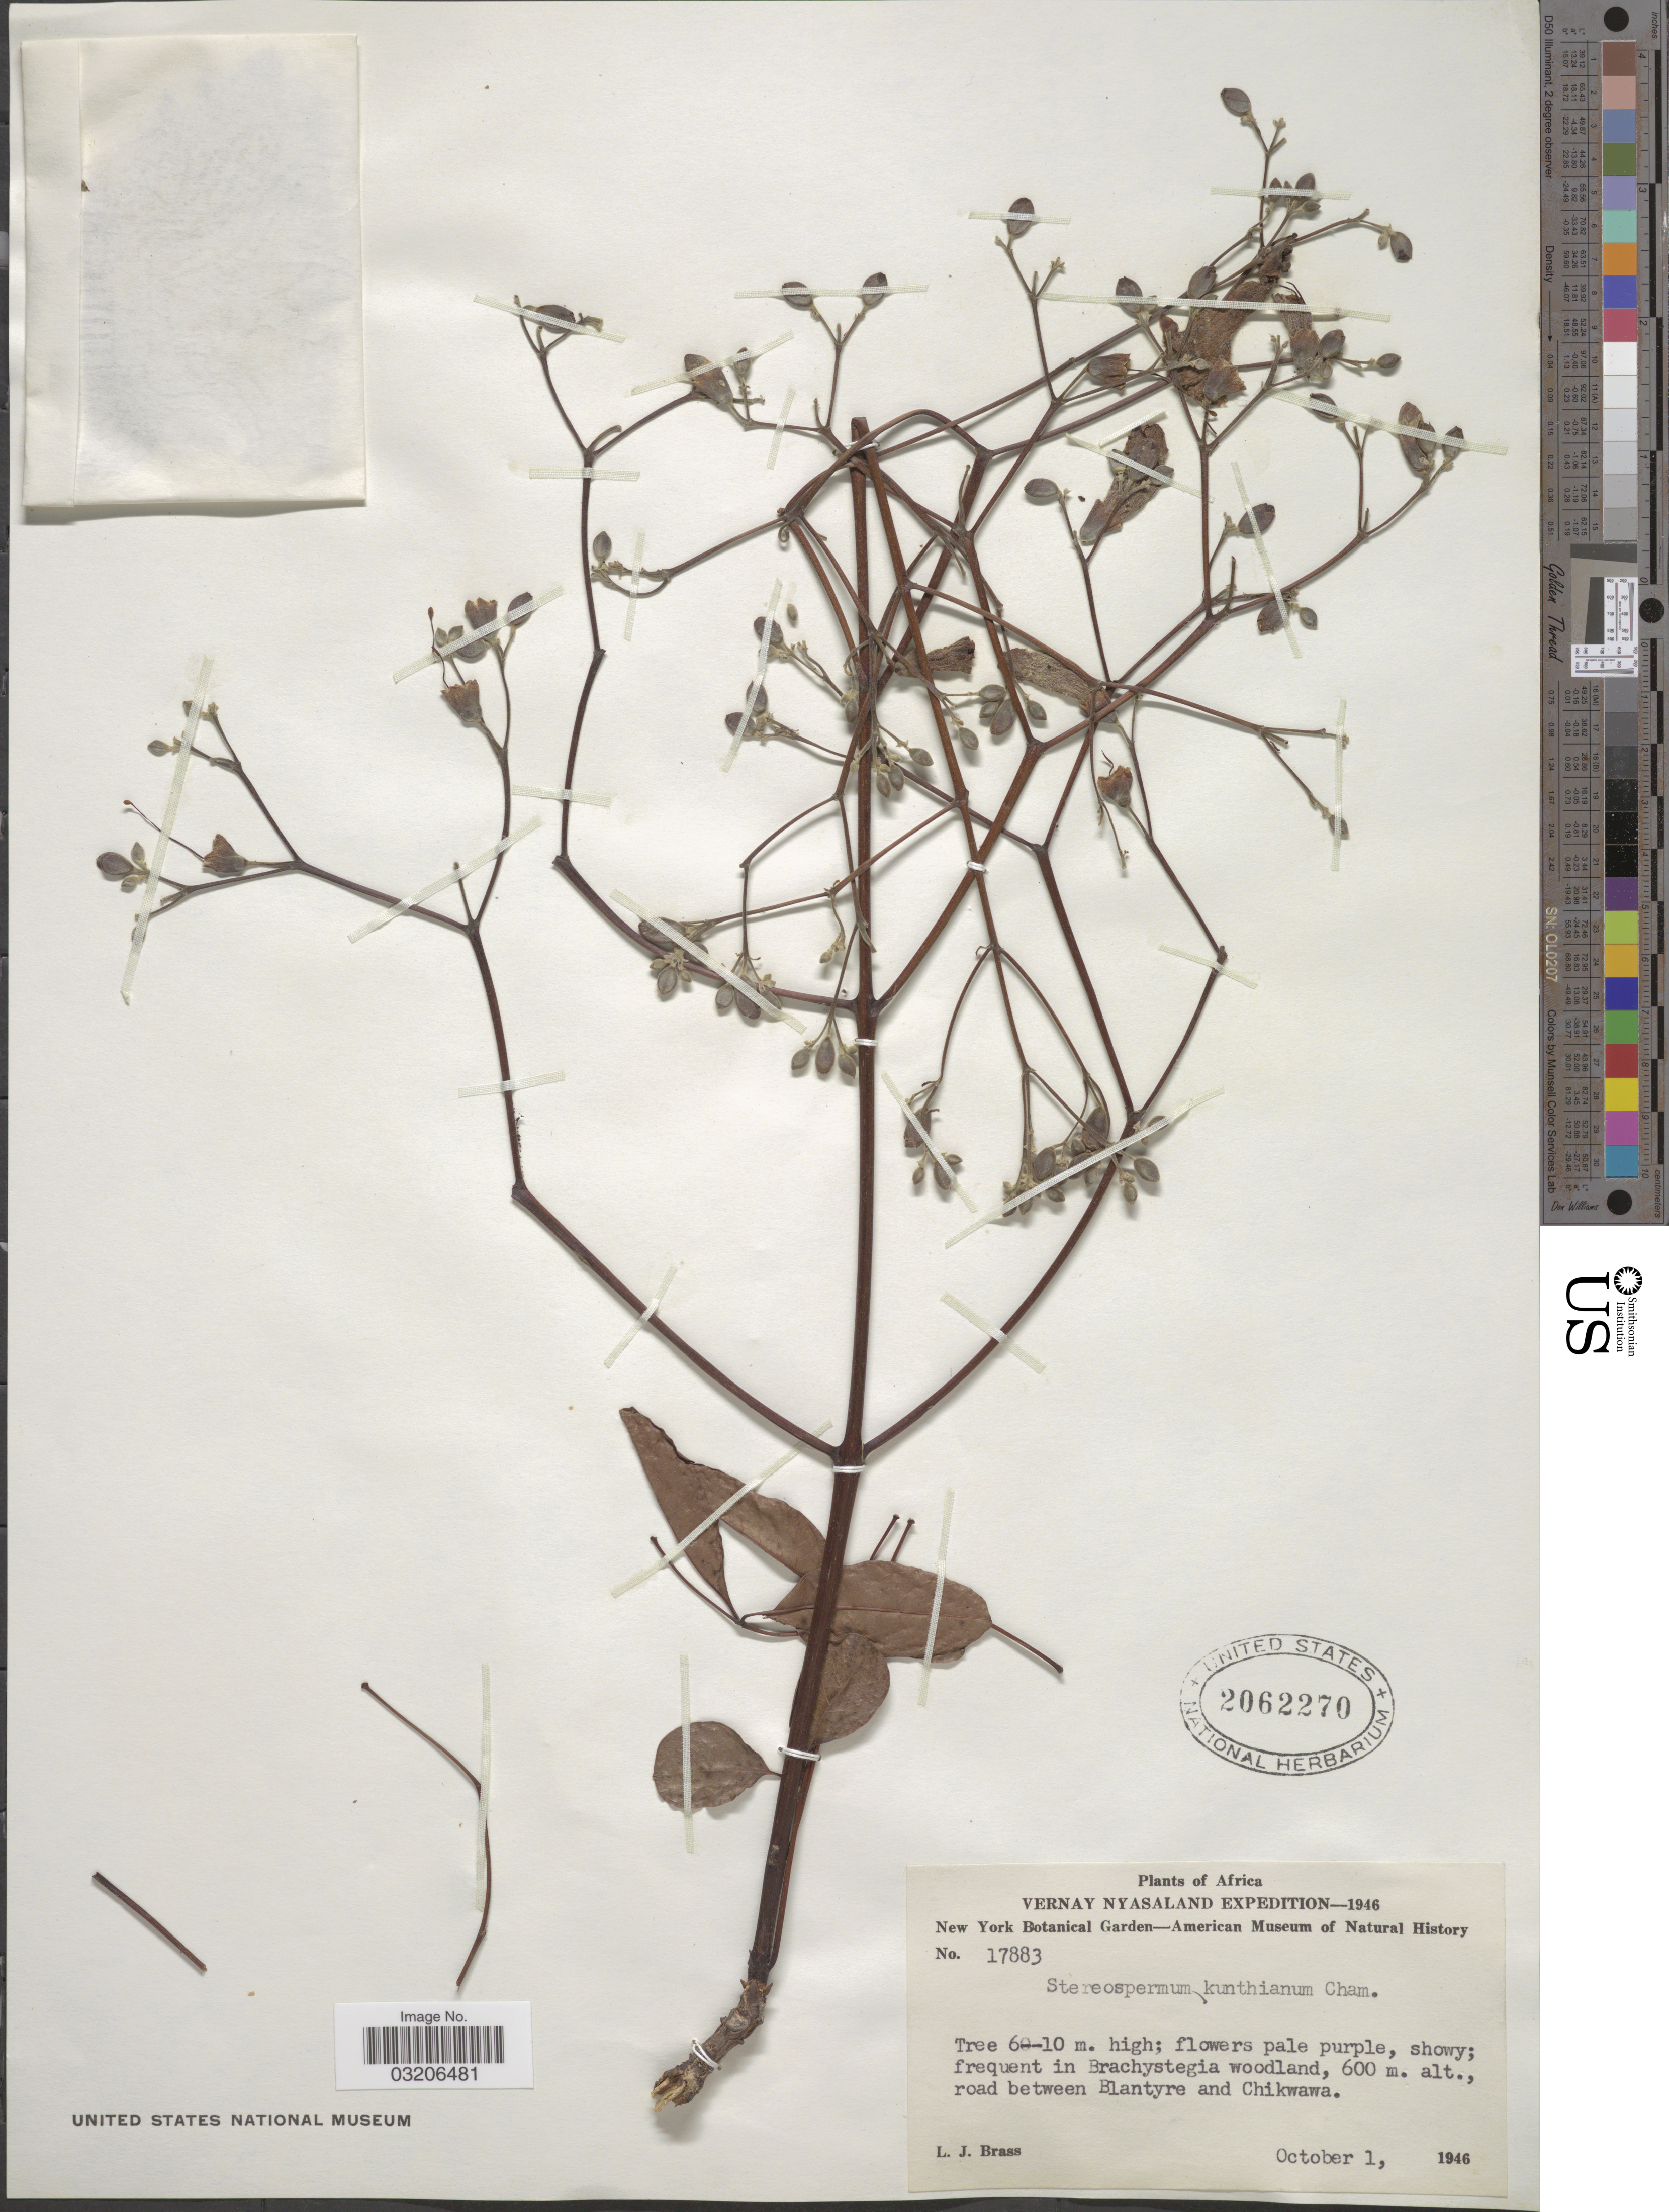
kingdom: Plantae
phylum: Tracheophyta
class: Magnoliopsida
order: Lamiales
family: Bignoniaceae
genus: Stereospermum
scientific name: Stereospermum kunthianum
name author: Cham.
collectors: L. J. Brass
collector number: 17883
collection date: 1946-10-01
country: Malawi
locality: Vernay Nyasaland. Road between Blantyre and Chikwawa.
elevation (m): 600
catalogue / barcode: US 2062270